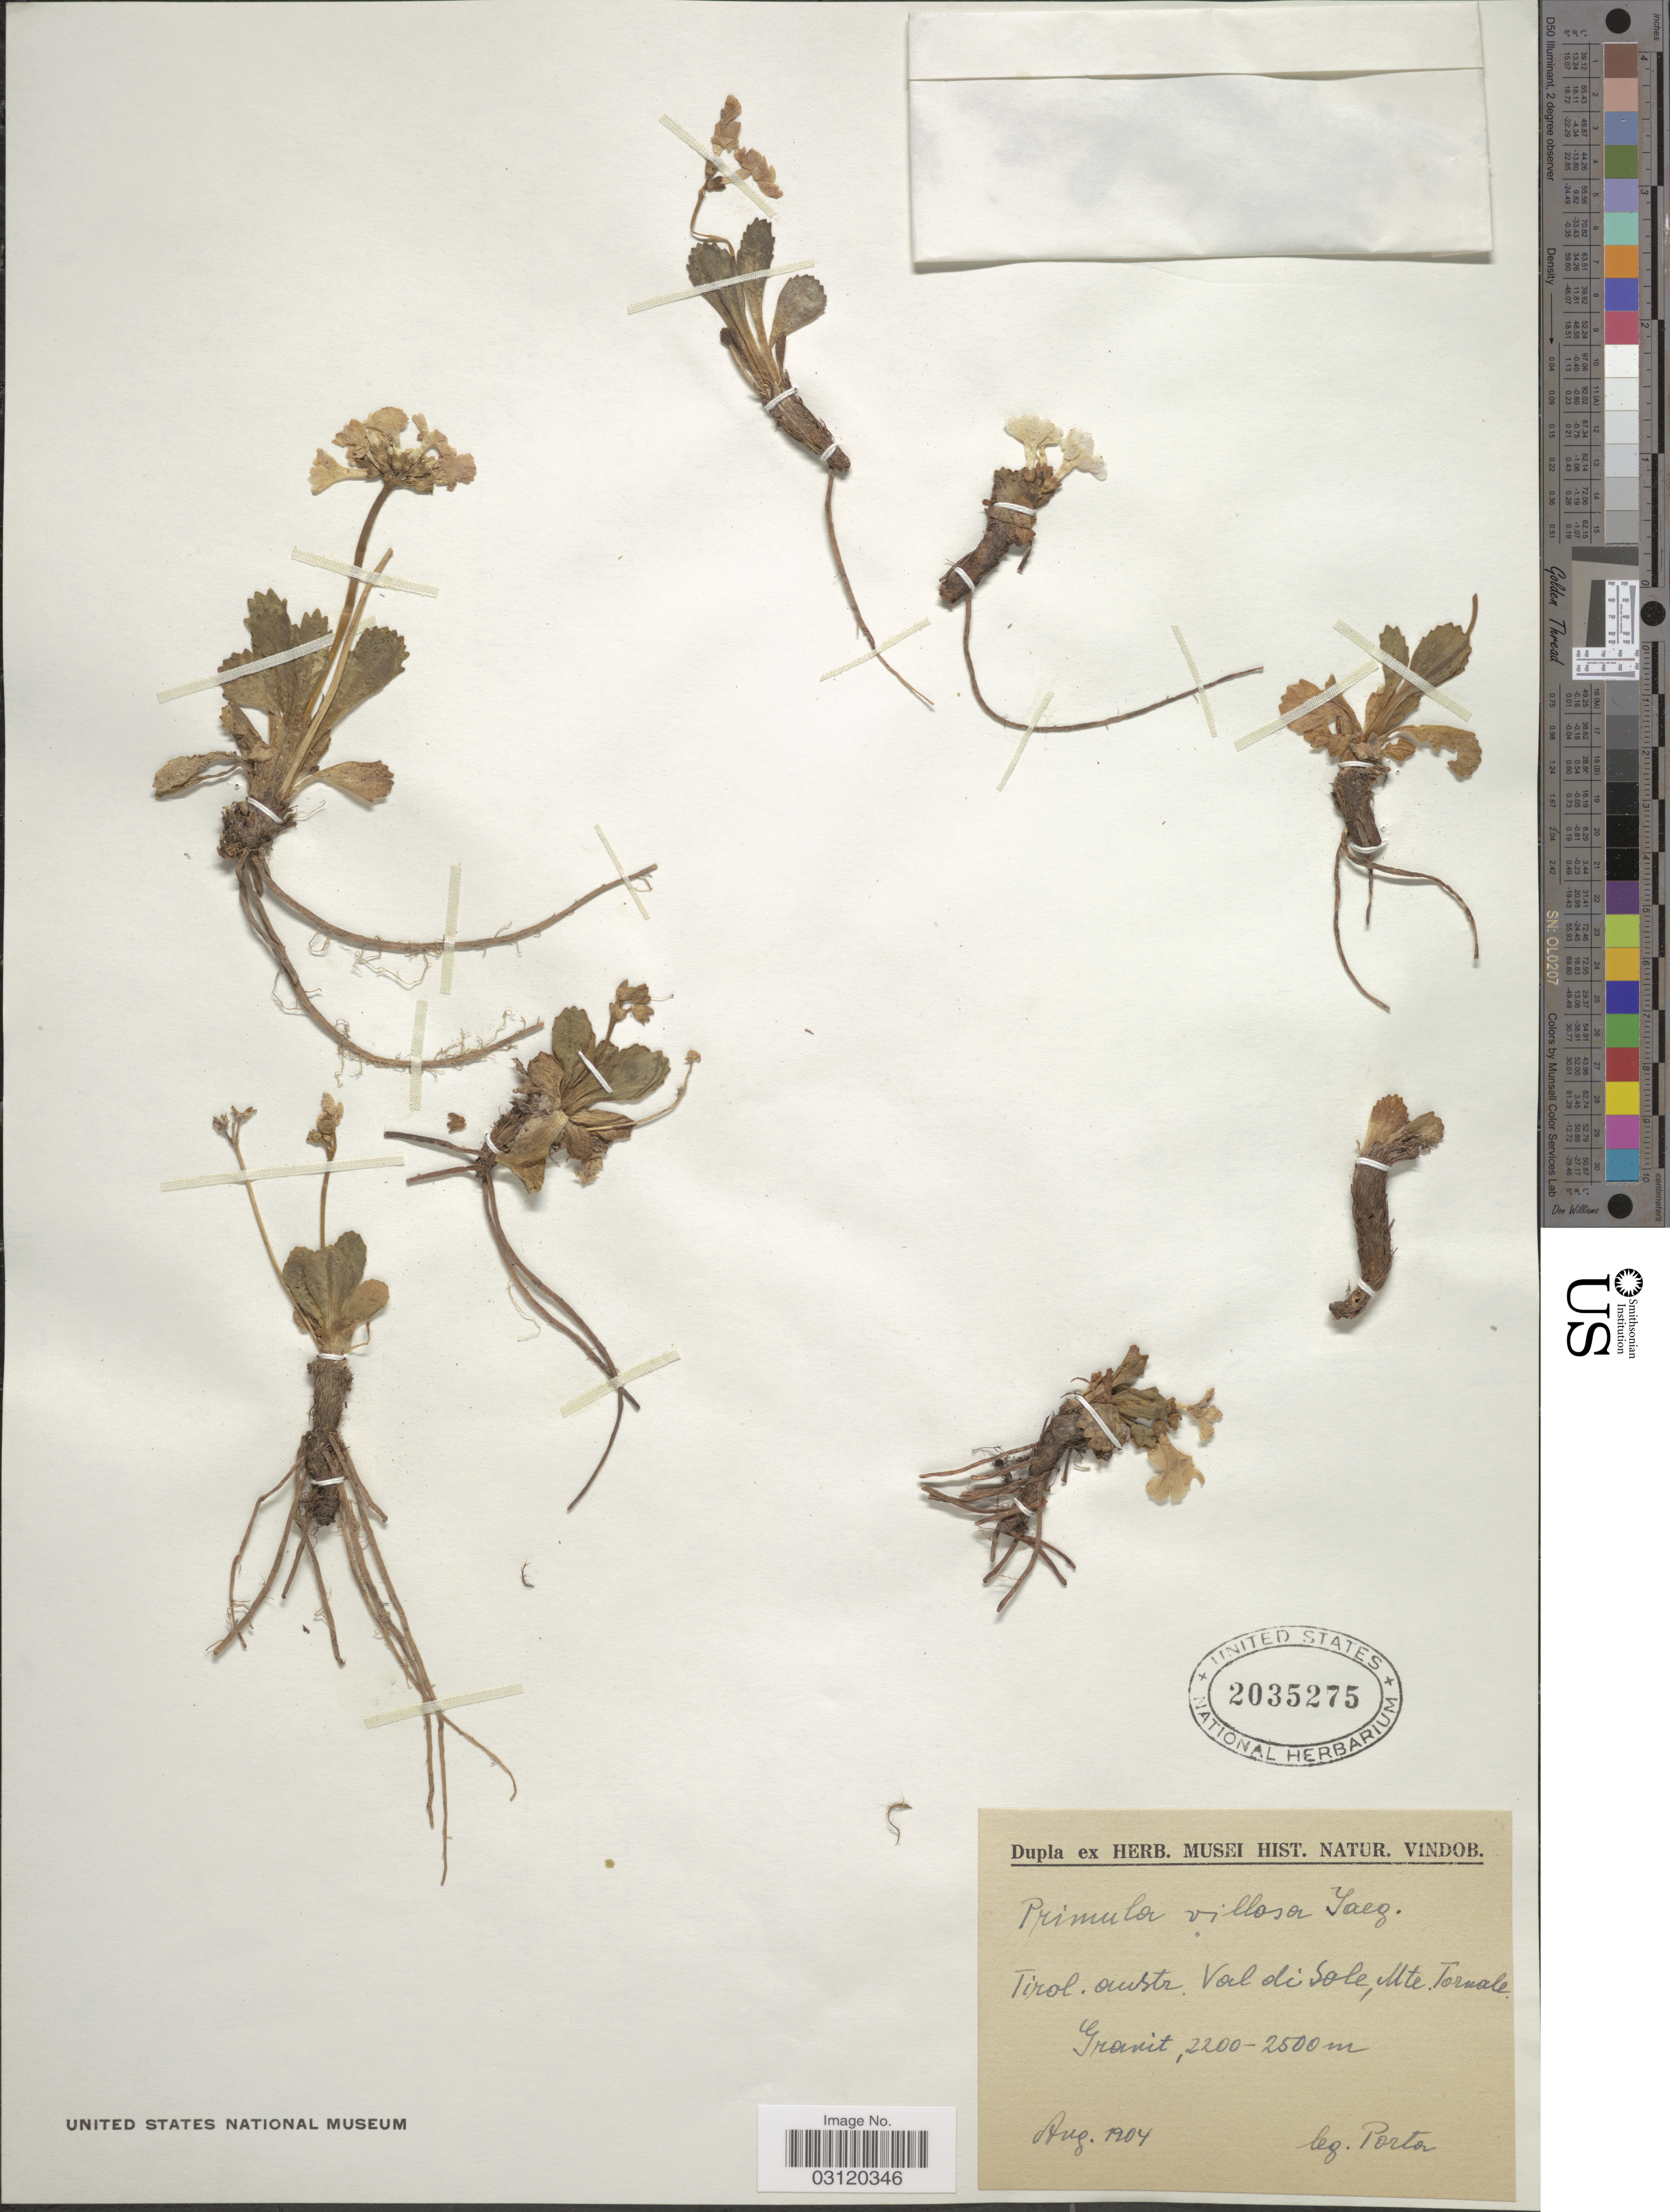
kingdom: Plantae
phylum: Tracheophyta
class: Magnoliopsida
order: Ericales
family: Primulaceae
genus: Primula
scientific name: Primula villosa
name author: Wulfen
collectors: -- Porter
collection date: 1904-08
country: Italy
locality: Tirol, austr. Val di Sole, Mte Tornale. Granit.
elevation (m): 2200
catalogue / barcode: US 2035275